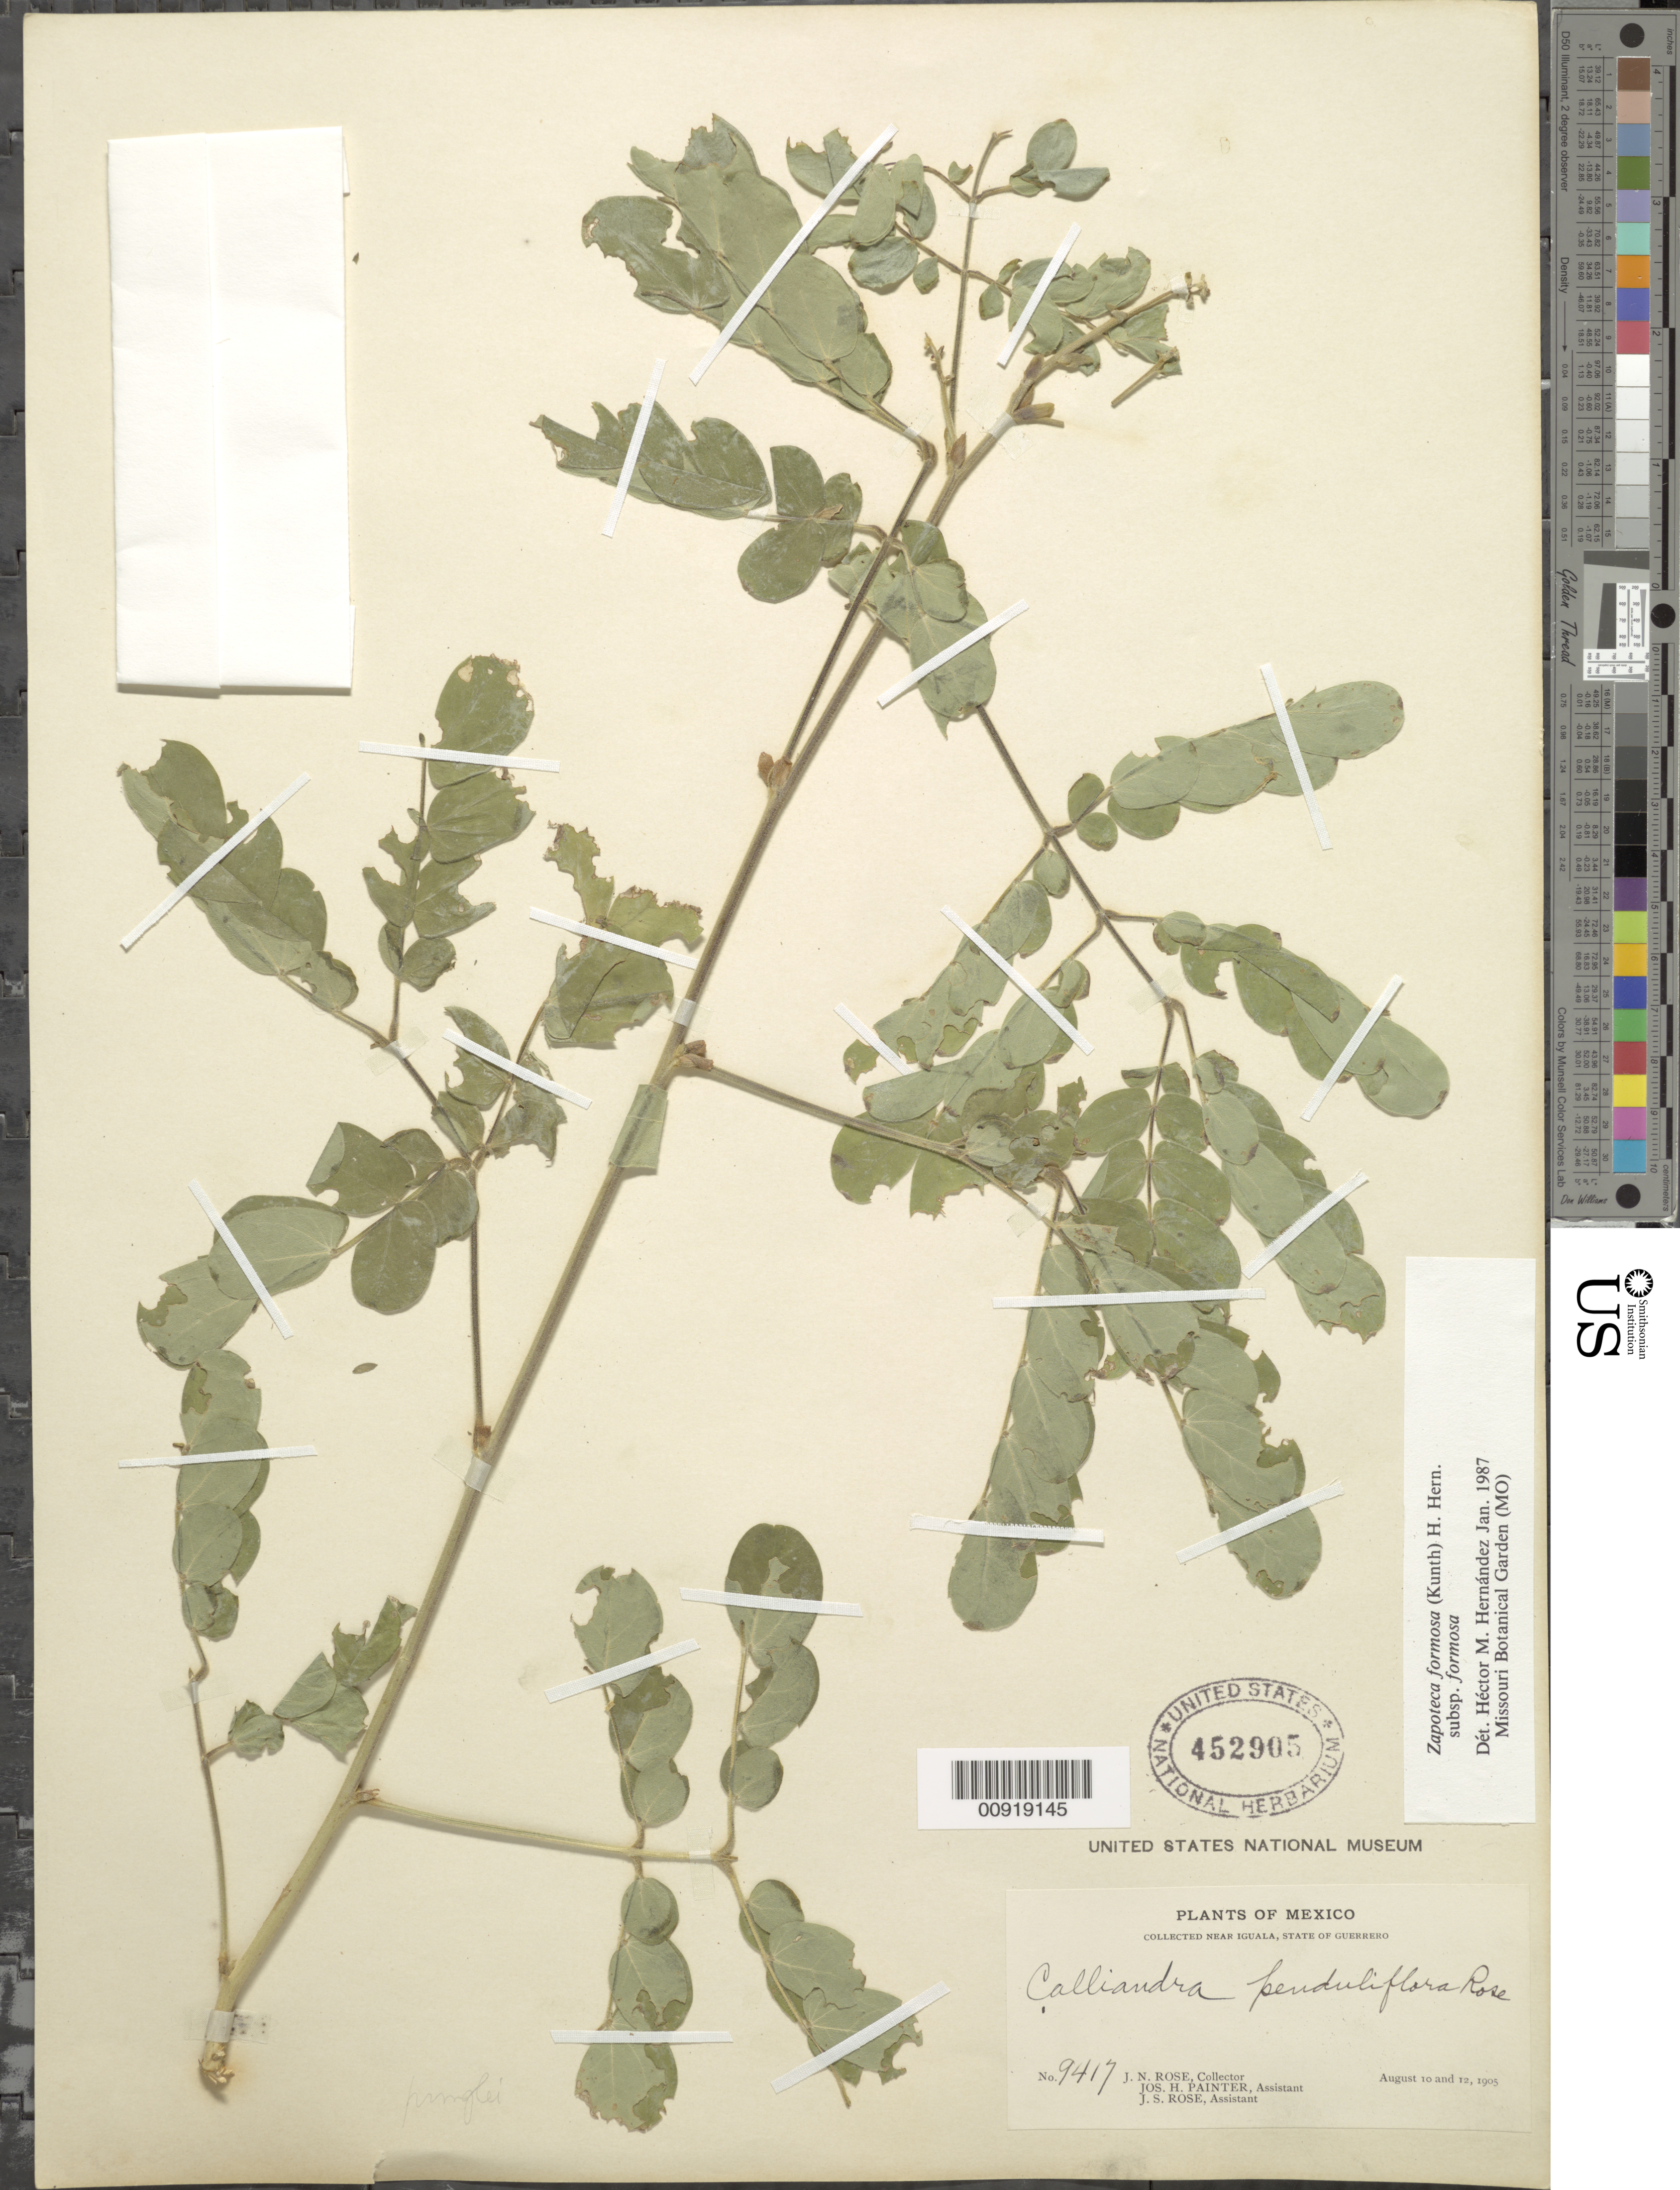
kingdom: Plantae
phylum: Tracheophyta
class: Magnoliopsida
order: Fabales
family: Fabaceae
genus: Zapoteca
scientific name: Zapoteca formosa subsp. formosa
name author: (Kunth) H.M. Hern.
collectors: J. N. Rose, J. H. Painter & J. S. Rose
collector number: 9417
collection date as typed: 10 Aug 1905 to 12 Aug 1905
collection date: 1905-08-10/1905-08-12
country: Mexico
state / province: Guerrero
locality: Near Iguala, State of Guerrero.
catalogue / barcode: US 452905